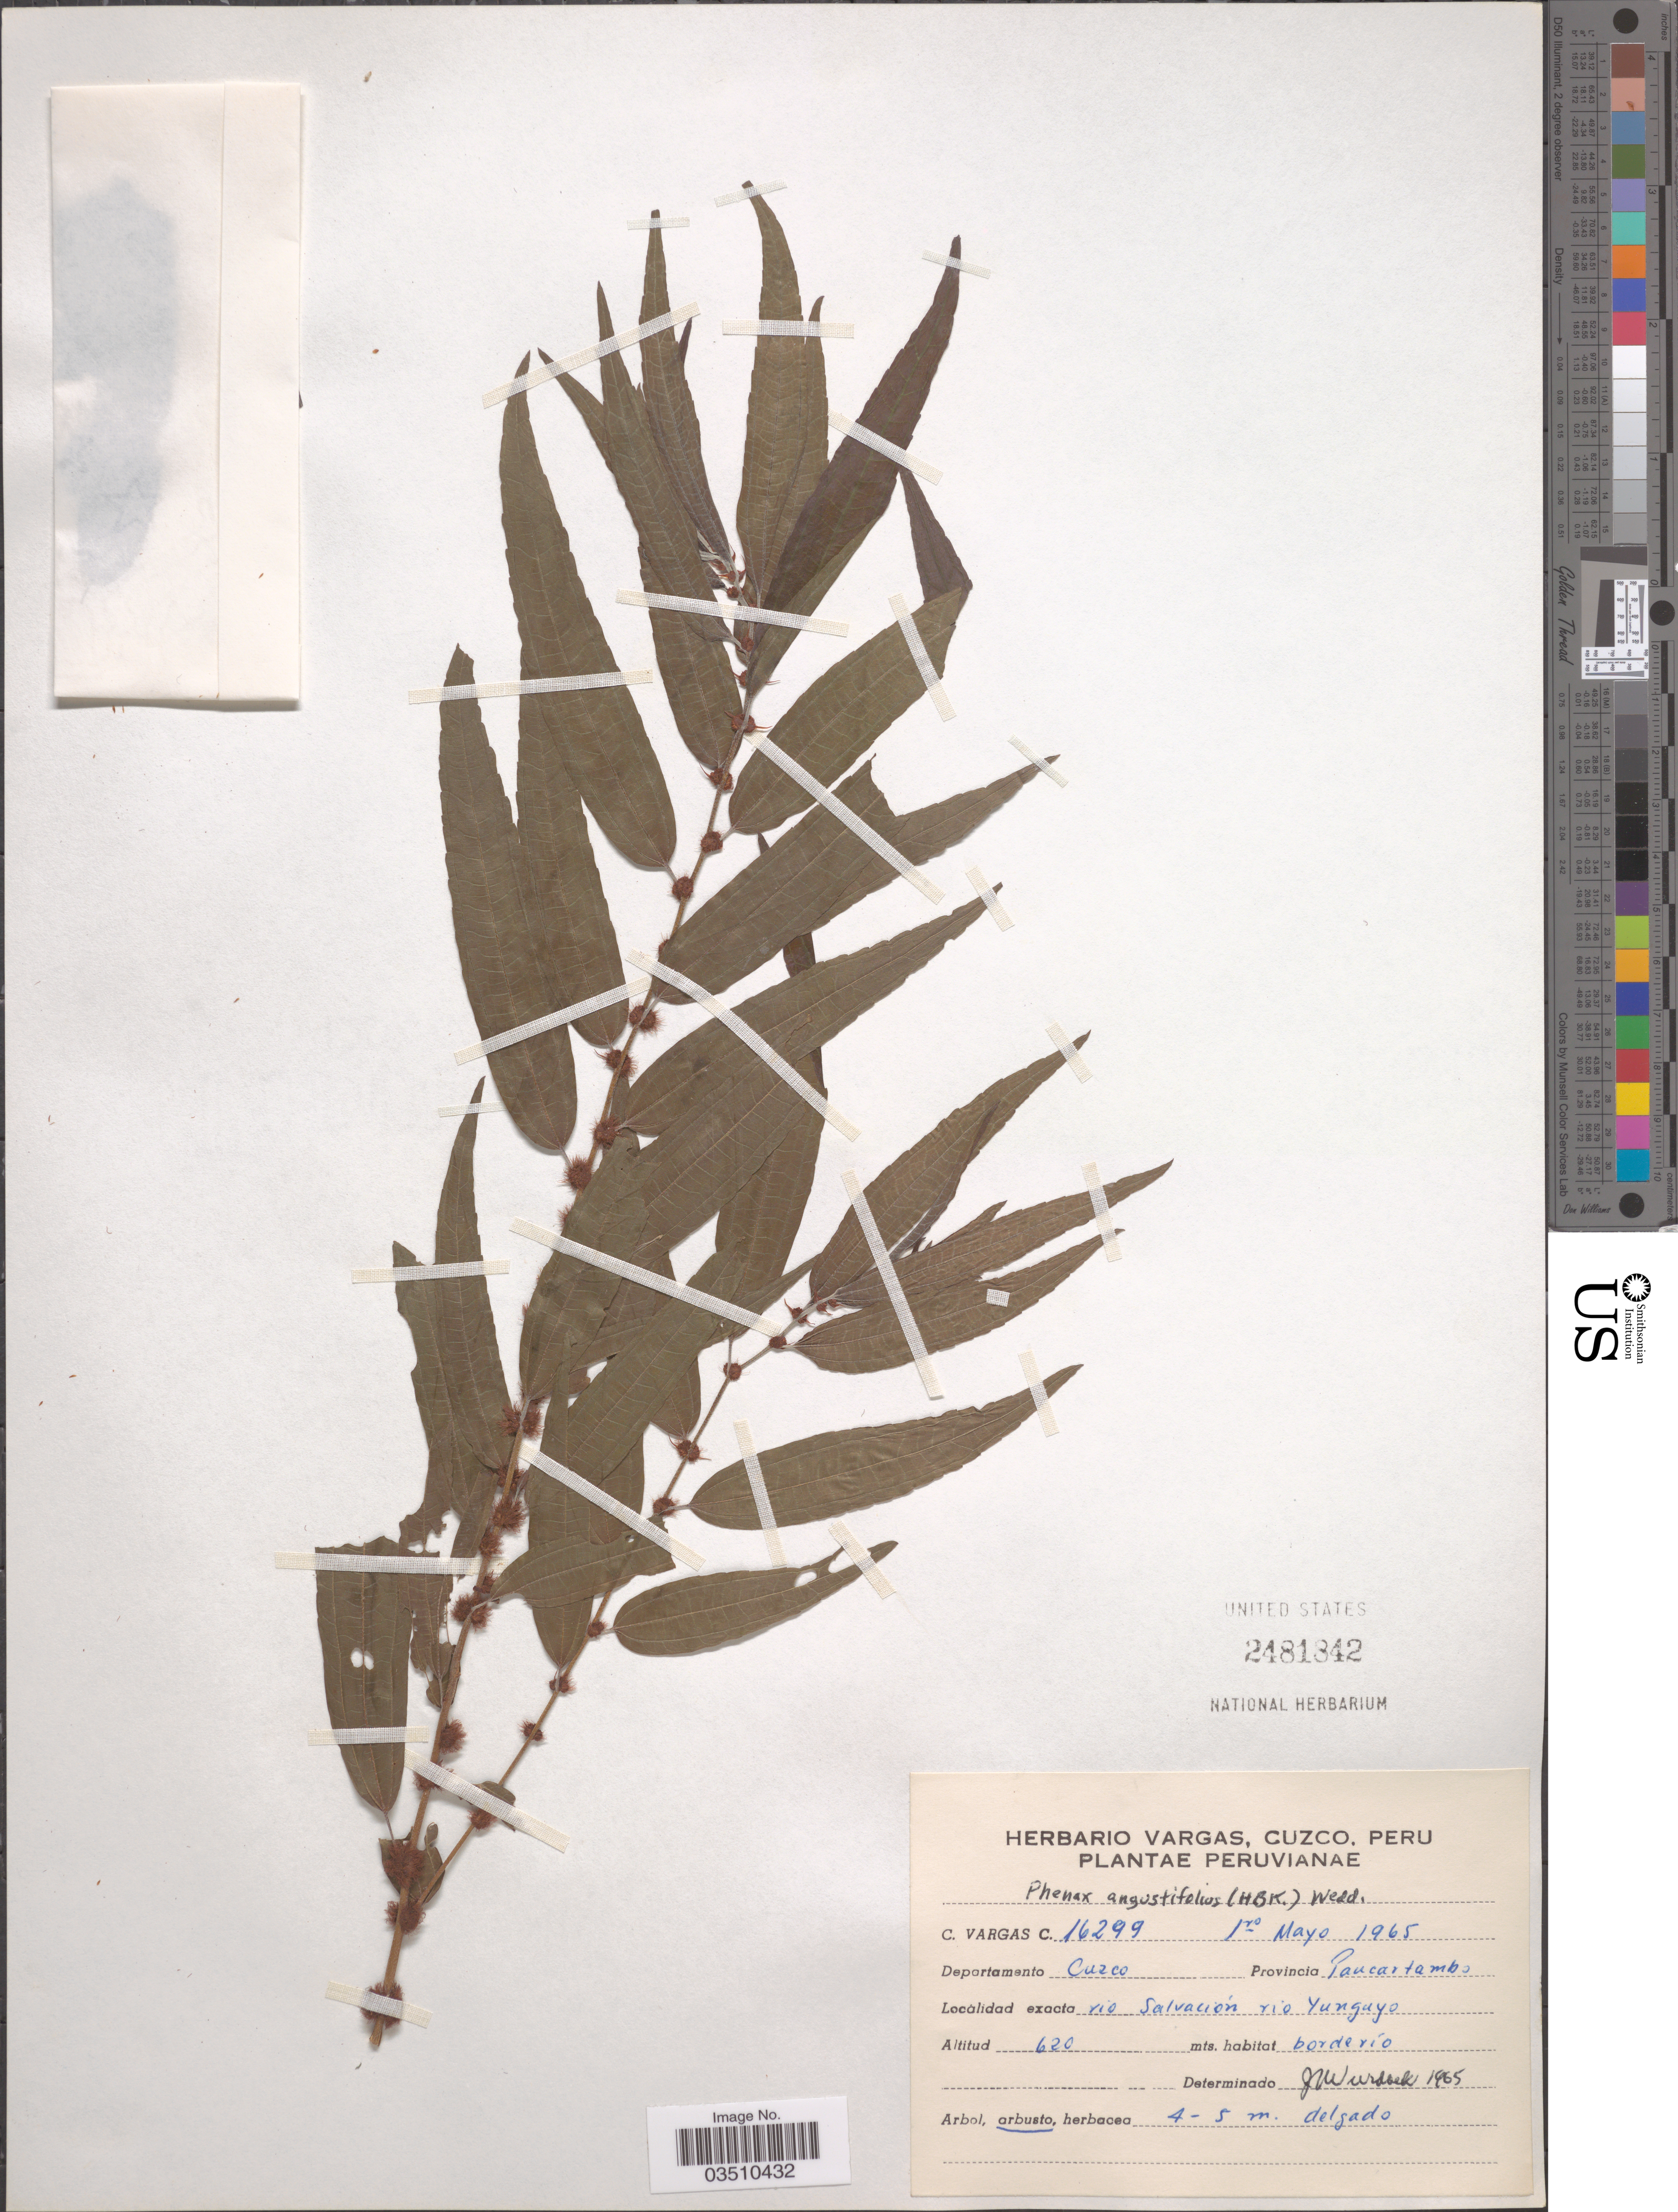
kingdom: Plantae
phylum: Tracheophyta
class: Magnoliopsida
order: Rosales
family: Urticaceae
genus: Phenax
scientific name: Phenax angustifolius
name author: (Kunth) Wedd.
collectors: C. Vargas Calderón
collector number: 16299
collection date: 1965-05-01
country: Peru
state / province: Cusco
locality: Departamento Cuzco. Provincia Paucartambo. Rio Salvación rio Yunguyo.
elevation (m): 620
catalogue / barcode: US 2481842